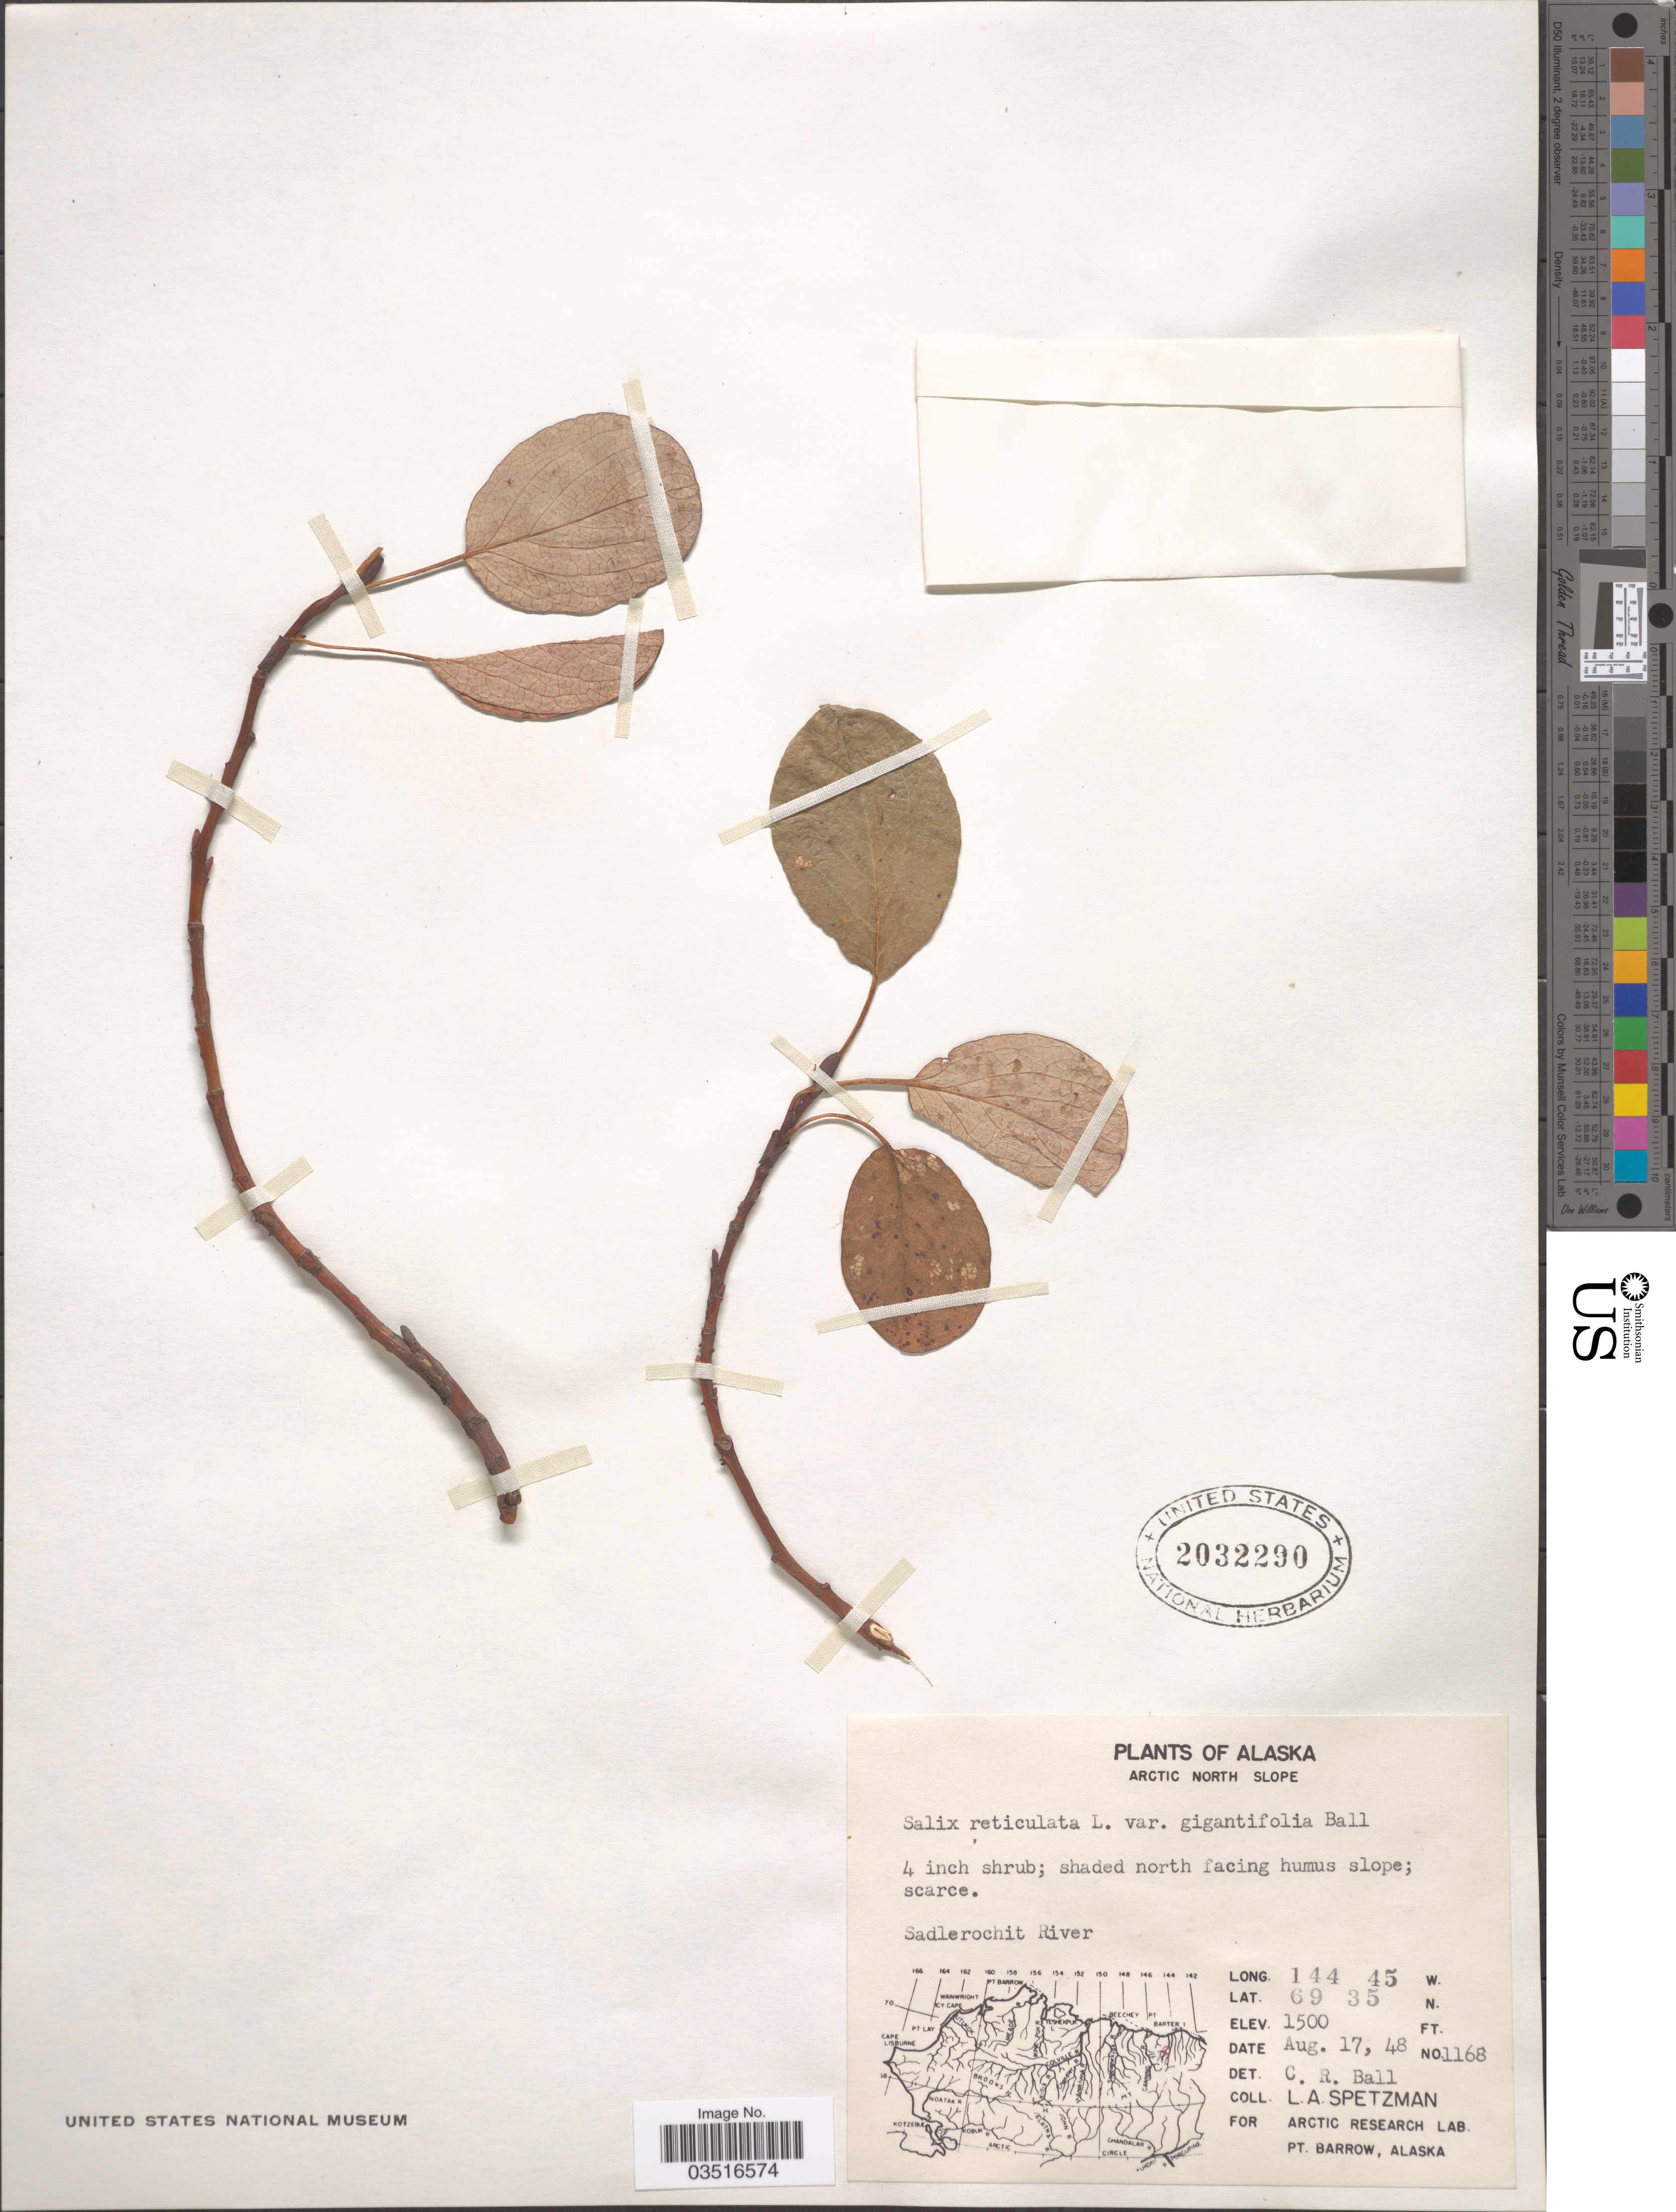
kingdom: Plantae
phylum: Tracheophyta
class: Magnoliopsida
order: Malpighiales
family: Salicaceae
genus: Salix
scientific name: Salix reticulata var. gigantifolia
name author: C.R. Ball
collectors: L. Spetzman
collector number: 1168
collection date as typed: Transcribed d/m/y: 17/8/48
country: United States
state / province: Alaska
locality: Arctic North Slope. Sadlerochit River.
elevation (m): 457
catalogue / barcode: US 2032290